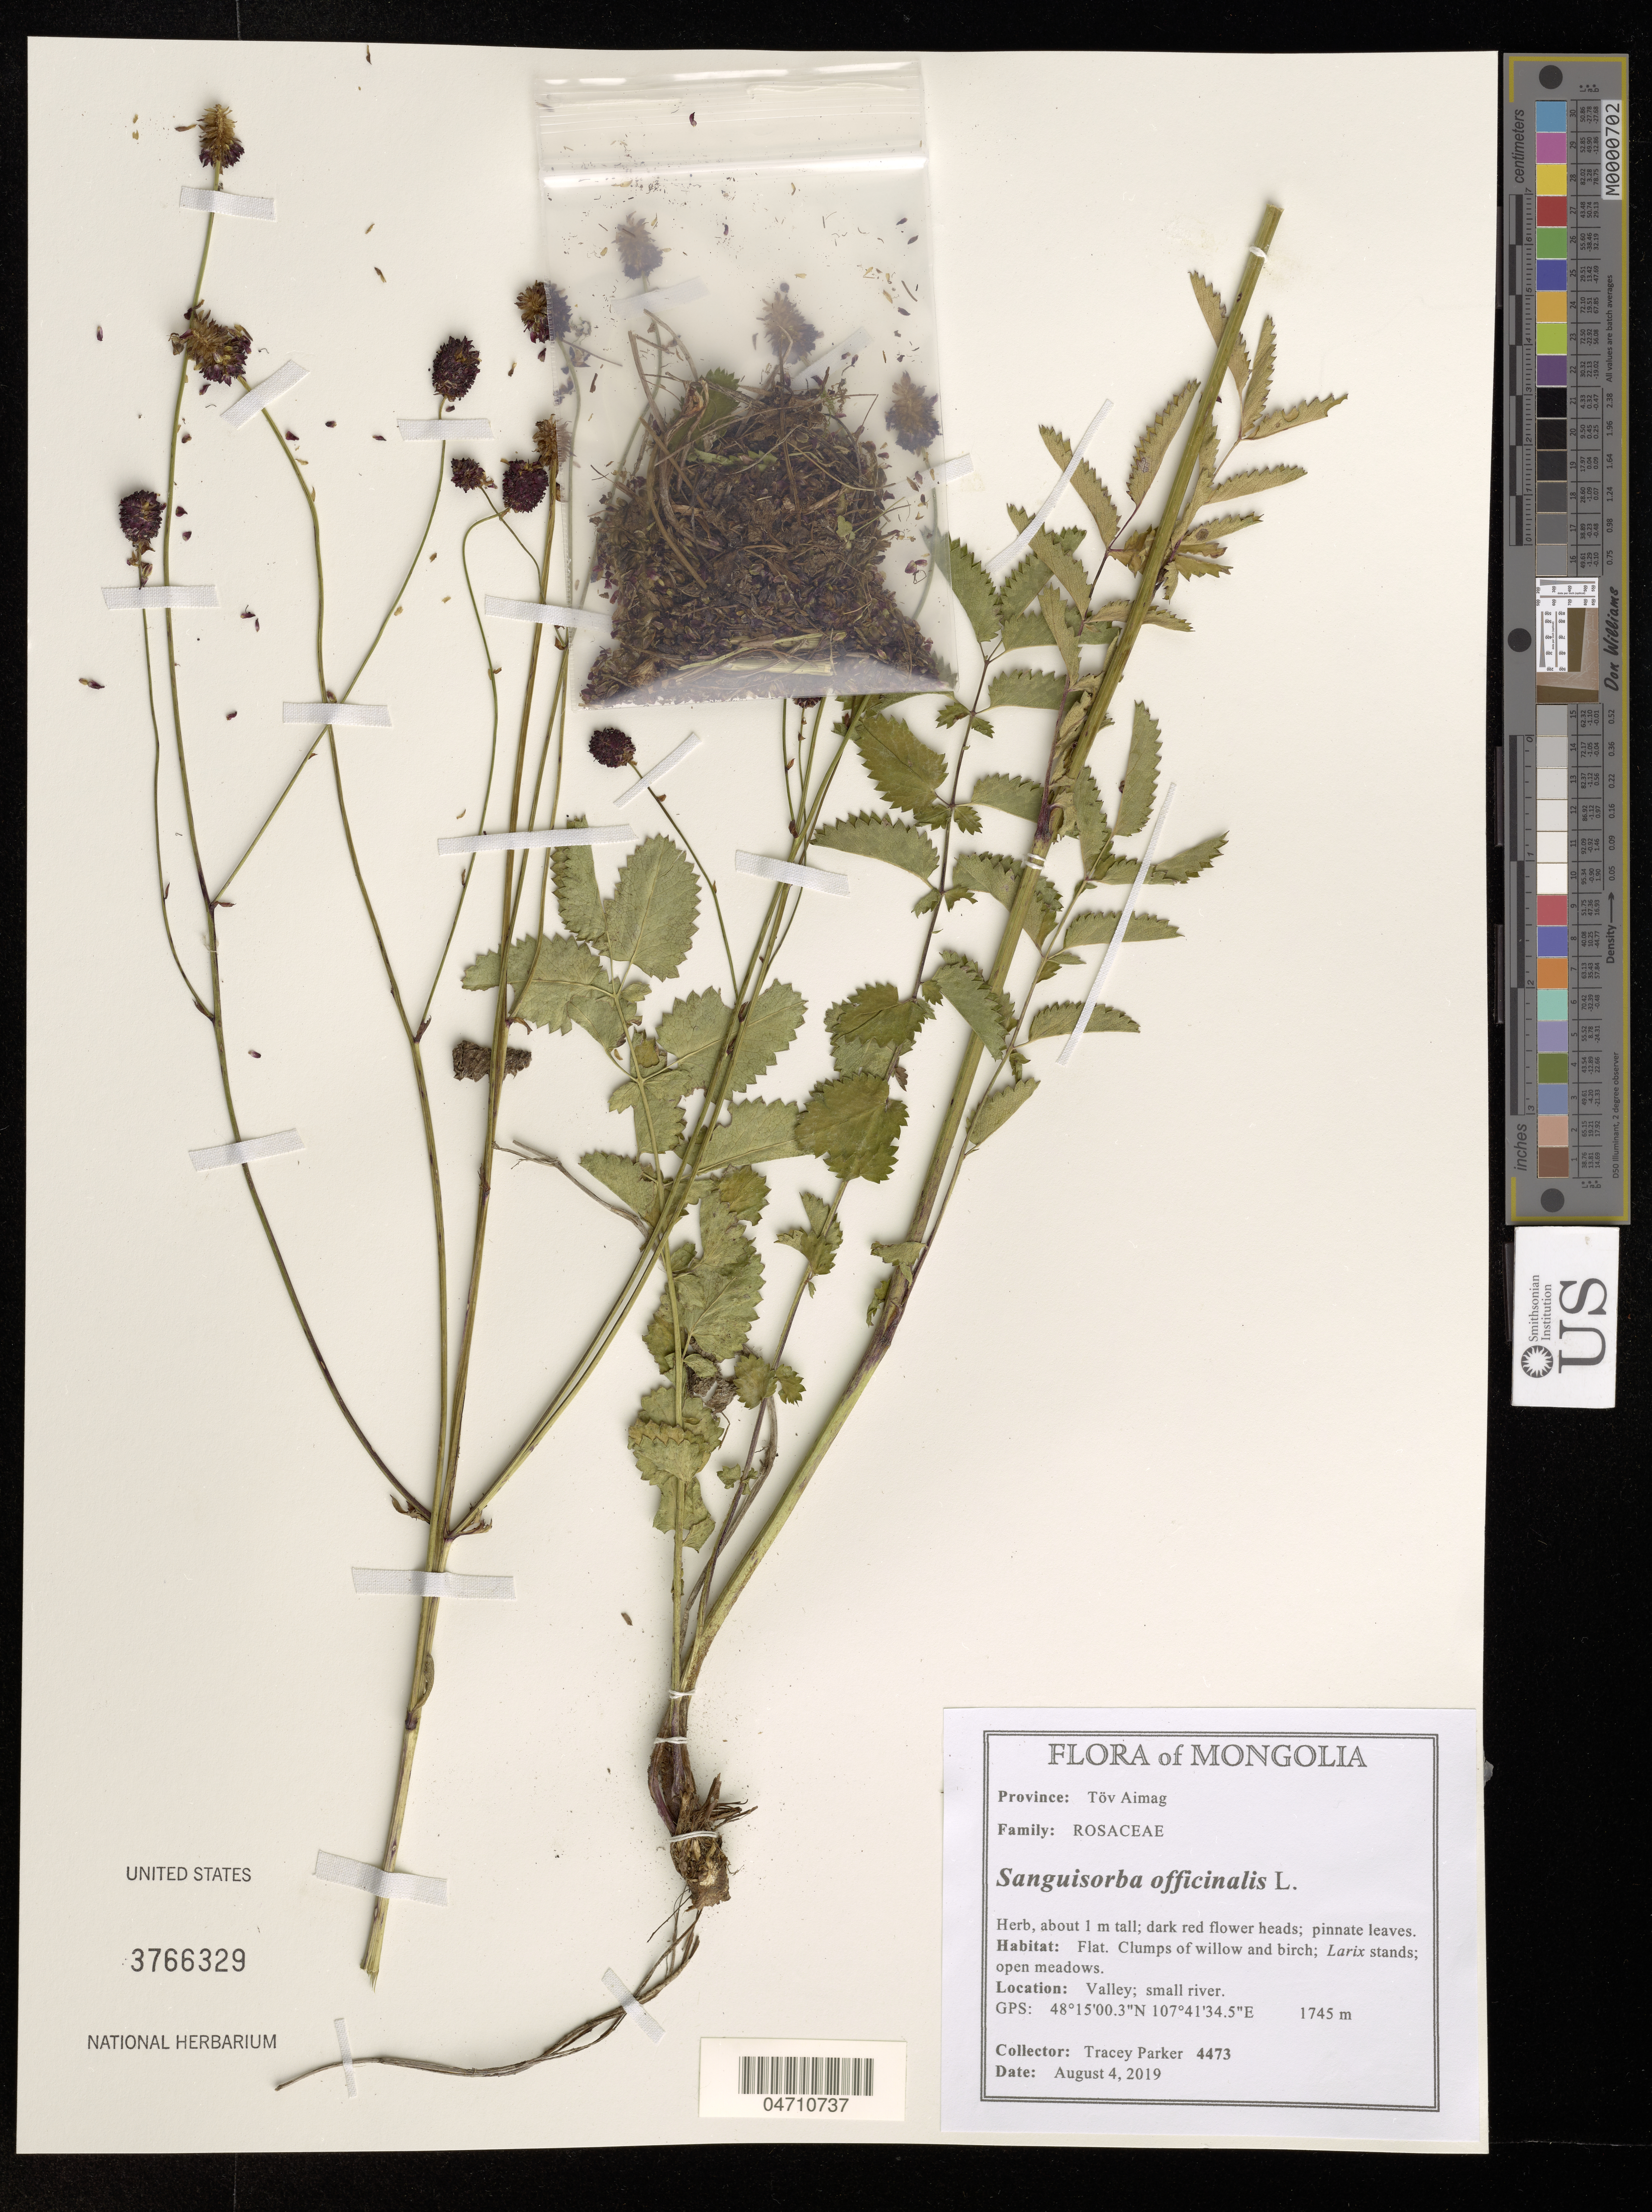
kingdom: Plantae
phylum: Tracheophyta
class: Magnoliopsida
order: Rosales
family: Rosaceae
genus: Sanguisorba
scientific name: Sanguisorba officinalis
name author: L.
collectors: T. Parker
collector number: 4473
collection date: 2019-08-04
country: Mongolia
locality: Province: Töv Aimag. Valley; small river.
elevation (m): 1745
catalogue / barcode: US 3766329